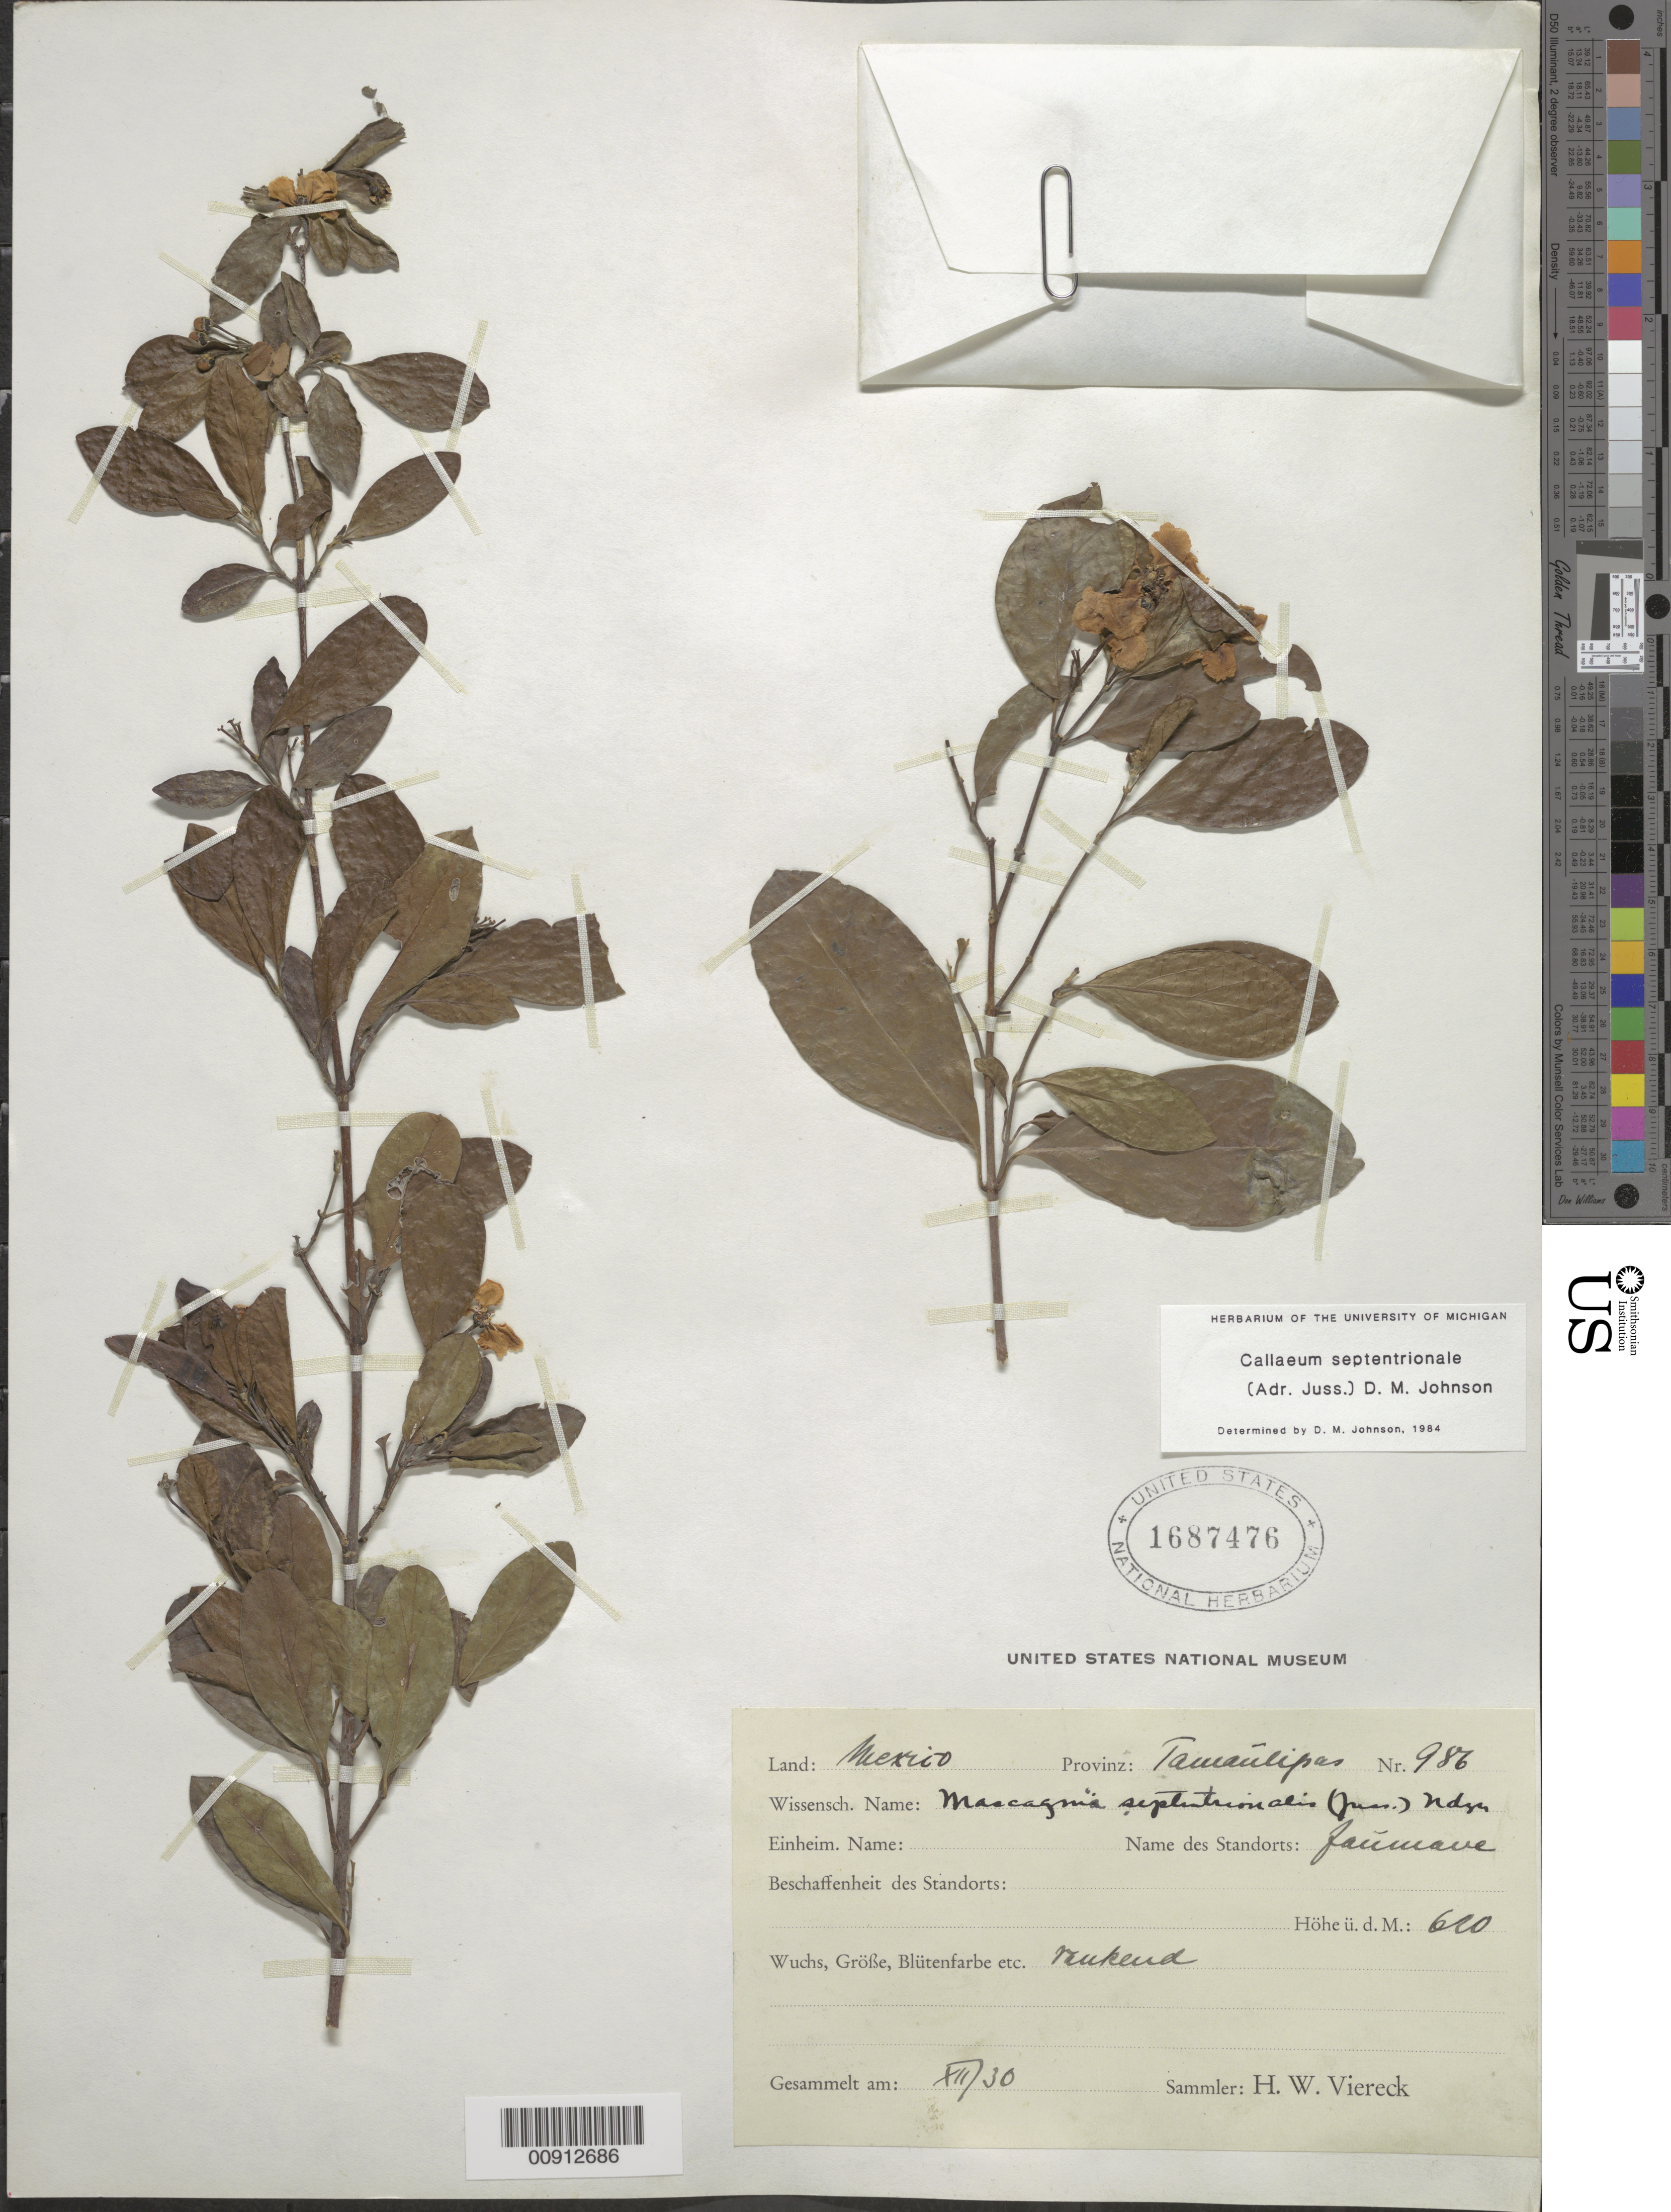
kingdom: Plantae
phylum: Tracheophyta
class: Magnoliopsida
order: Malpighiales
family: Malpighiaceae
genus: Callaeum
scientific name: Callaeum septentrionale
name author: (A. Juss.) D.M. Johnson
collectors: H. W. Viereck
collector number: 986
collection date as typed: Dec 1930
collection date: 1930-12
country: Mexico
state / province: Tamaulipas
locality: Jaumave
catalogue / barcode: US 1687476